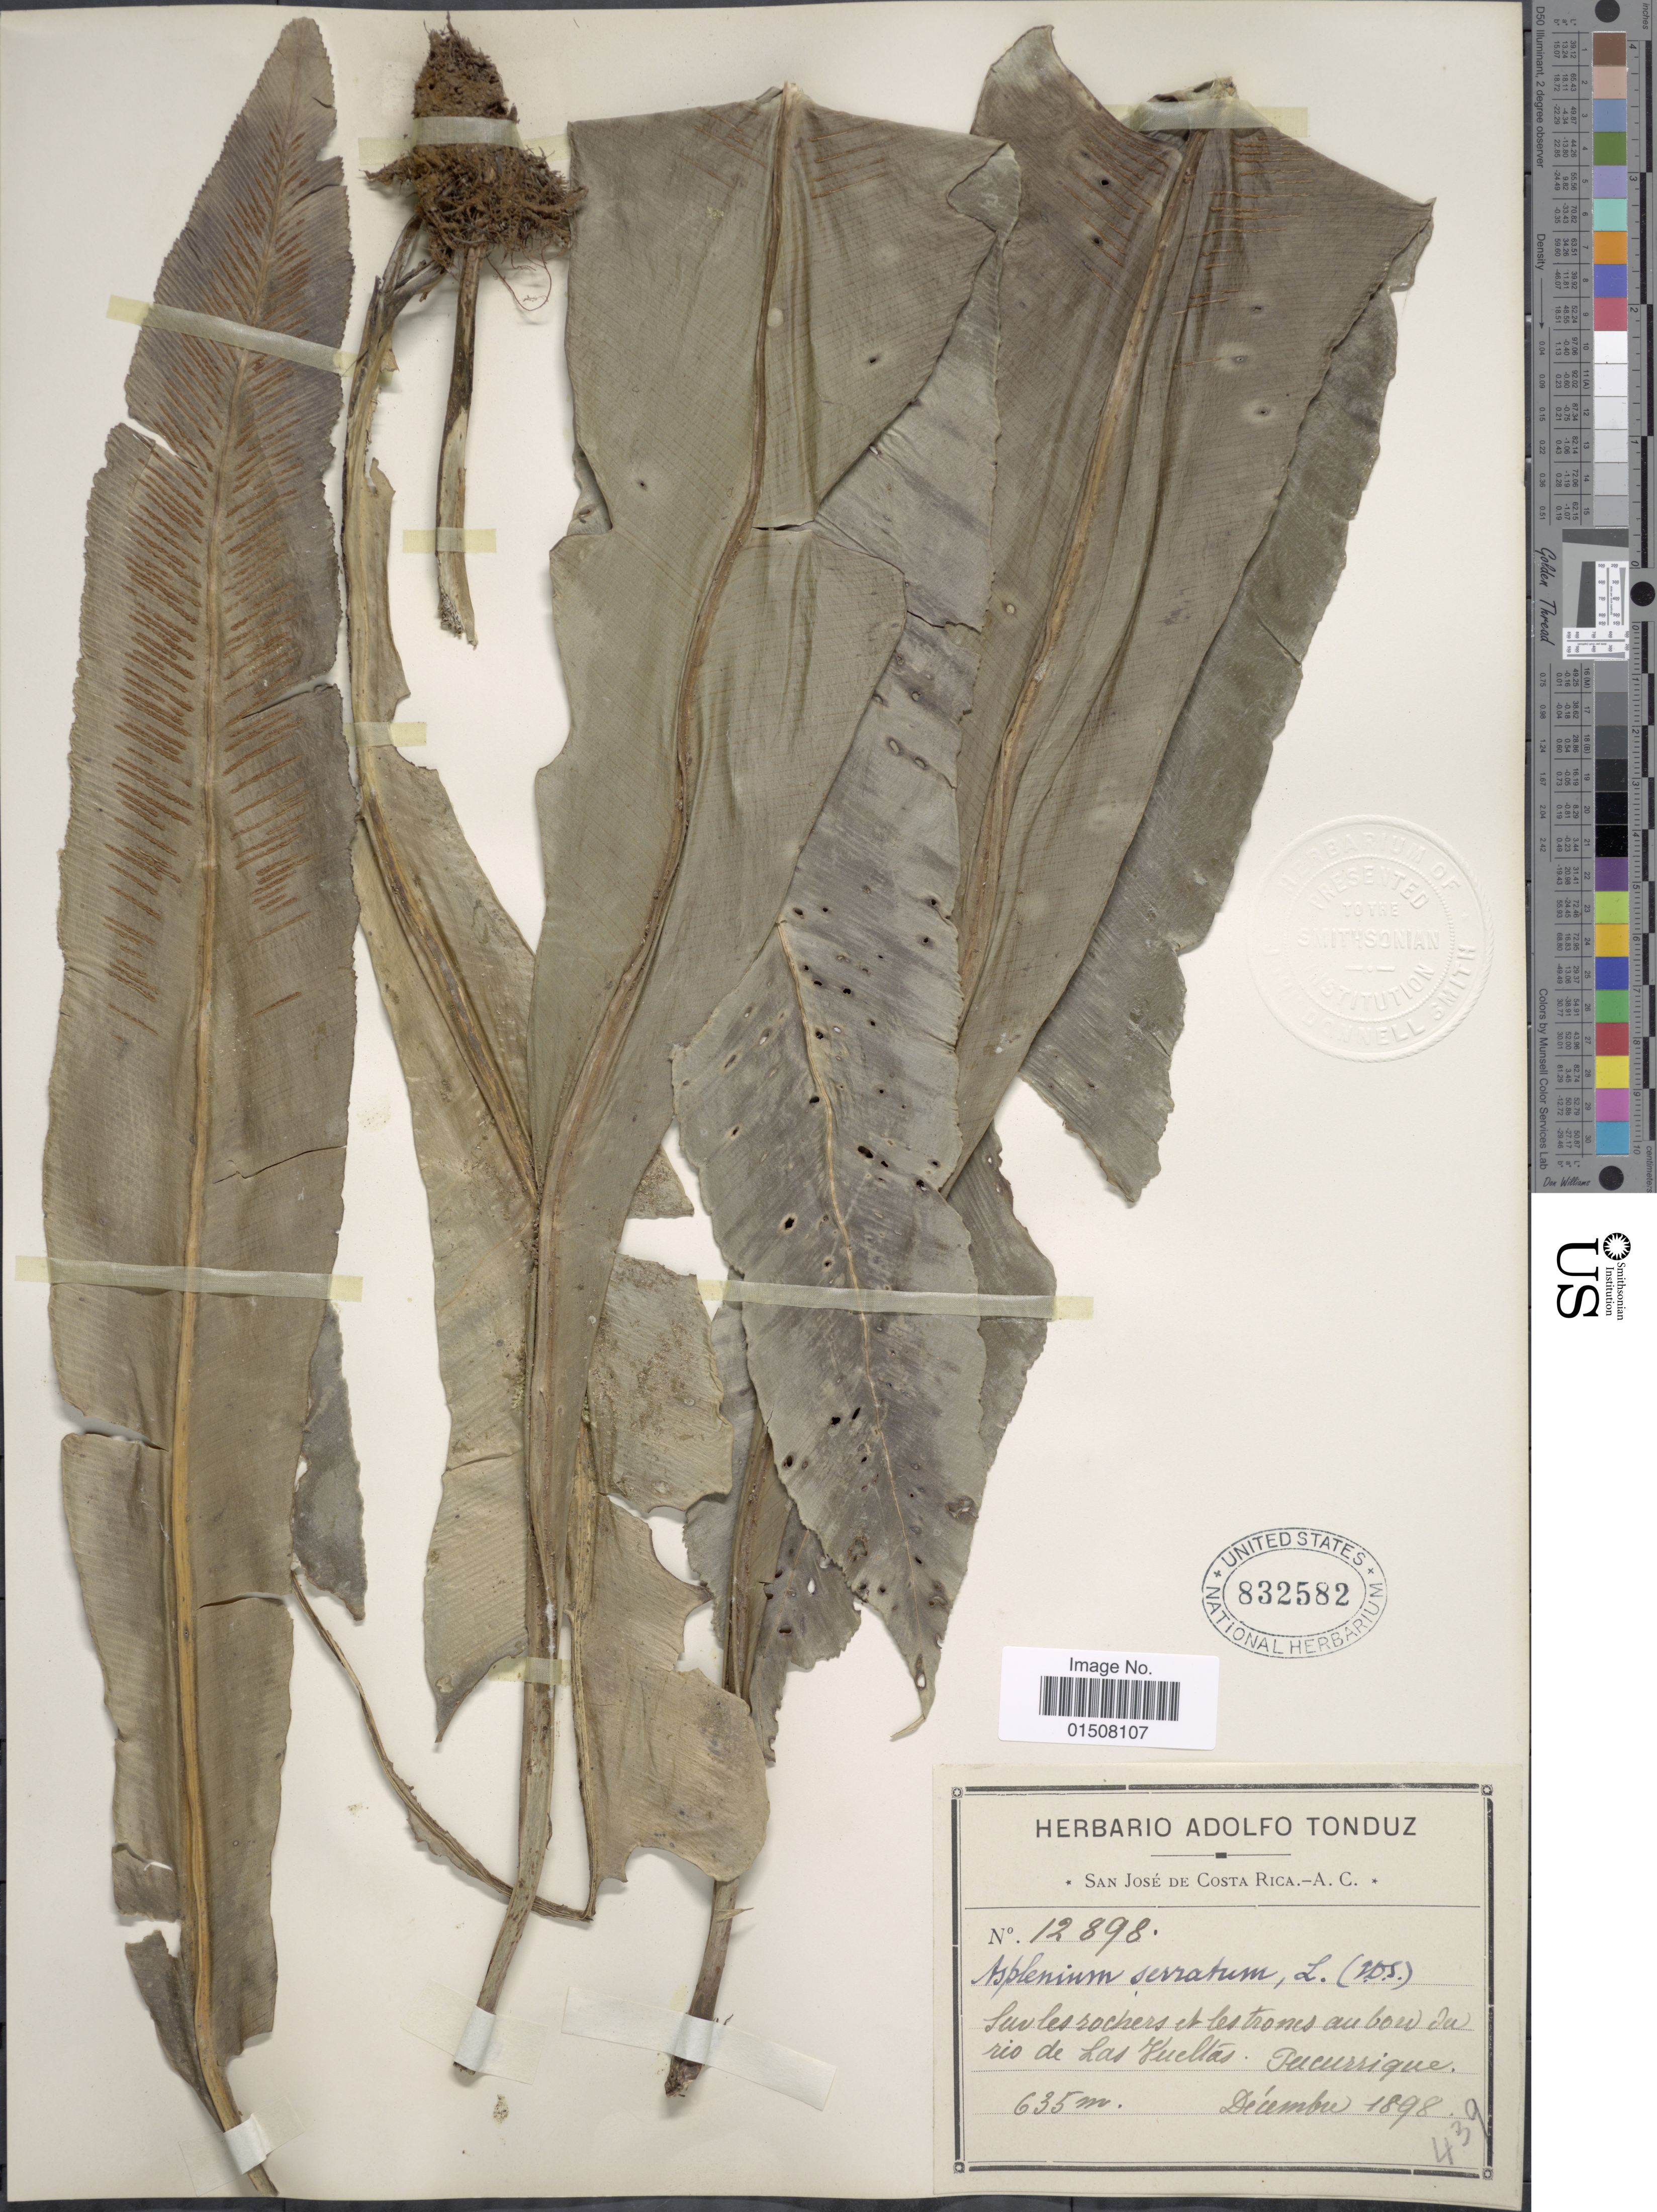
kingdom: Plantae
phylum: Tracheophyta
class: Polypodiopsida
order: Polypodiales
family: Aspleniaceae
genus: Asplenium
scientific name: Asplenium serratum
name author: L.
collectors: ex Herb. Adolfo Tonduz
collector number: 12898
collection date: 1898-12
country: Costa Rica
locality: Sur les rochers et les trones au bord du rio de las Vueltas, Tucurrique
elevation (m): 635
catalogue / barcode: US 832582